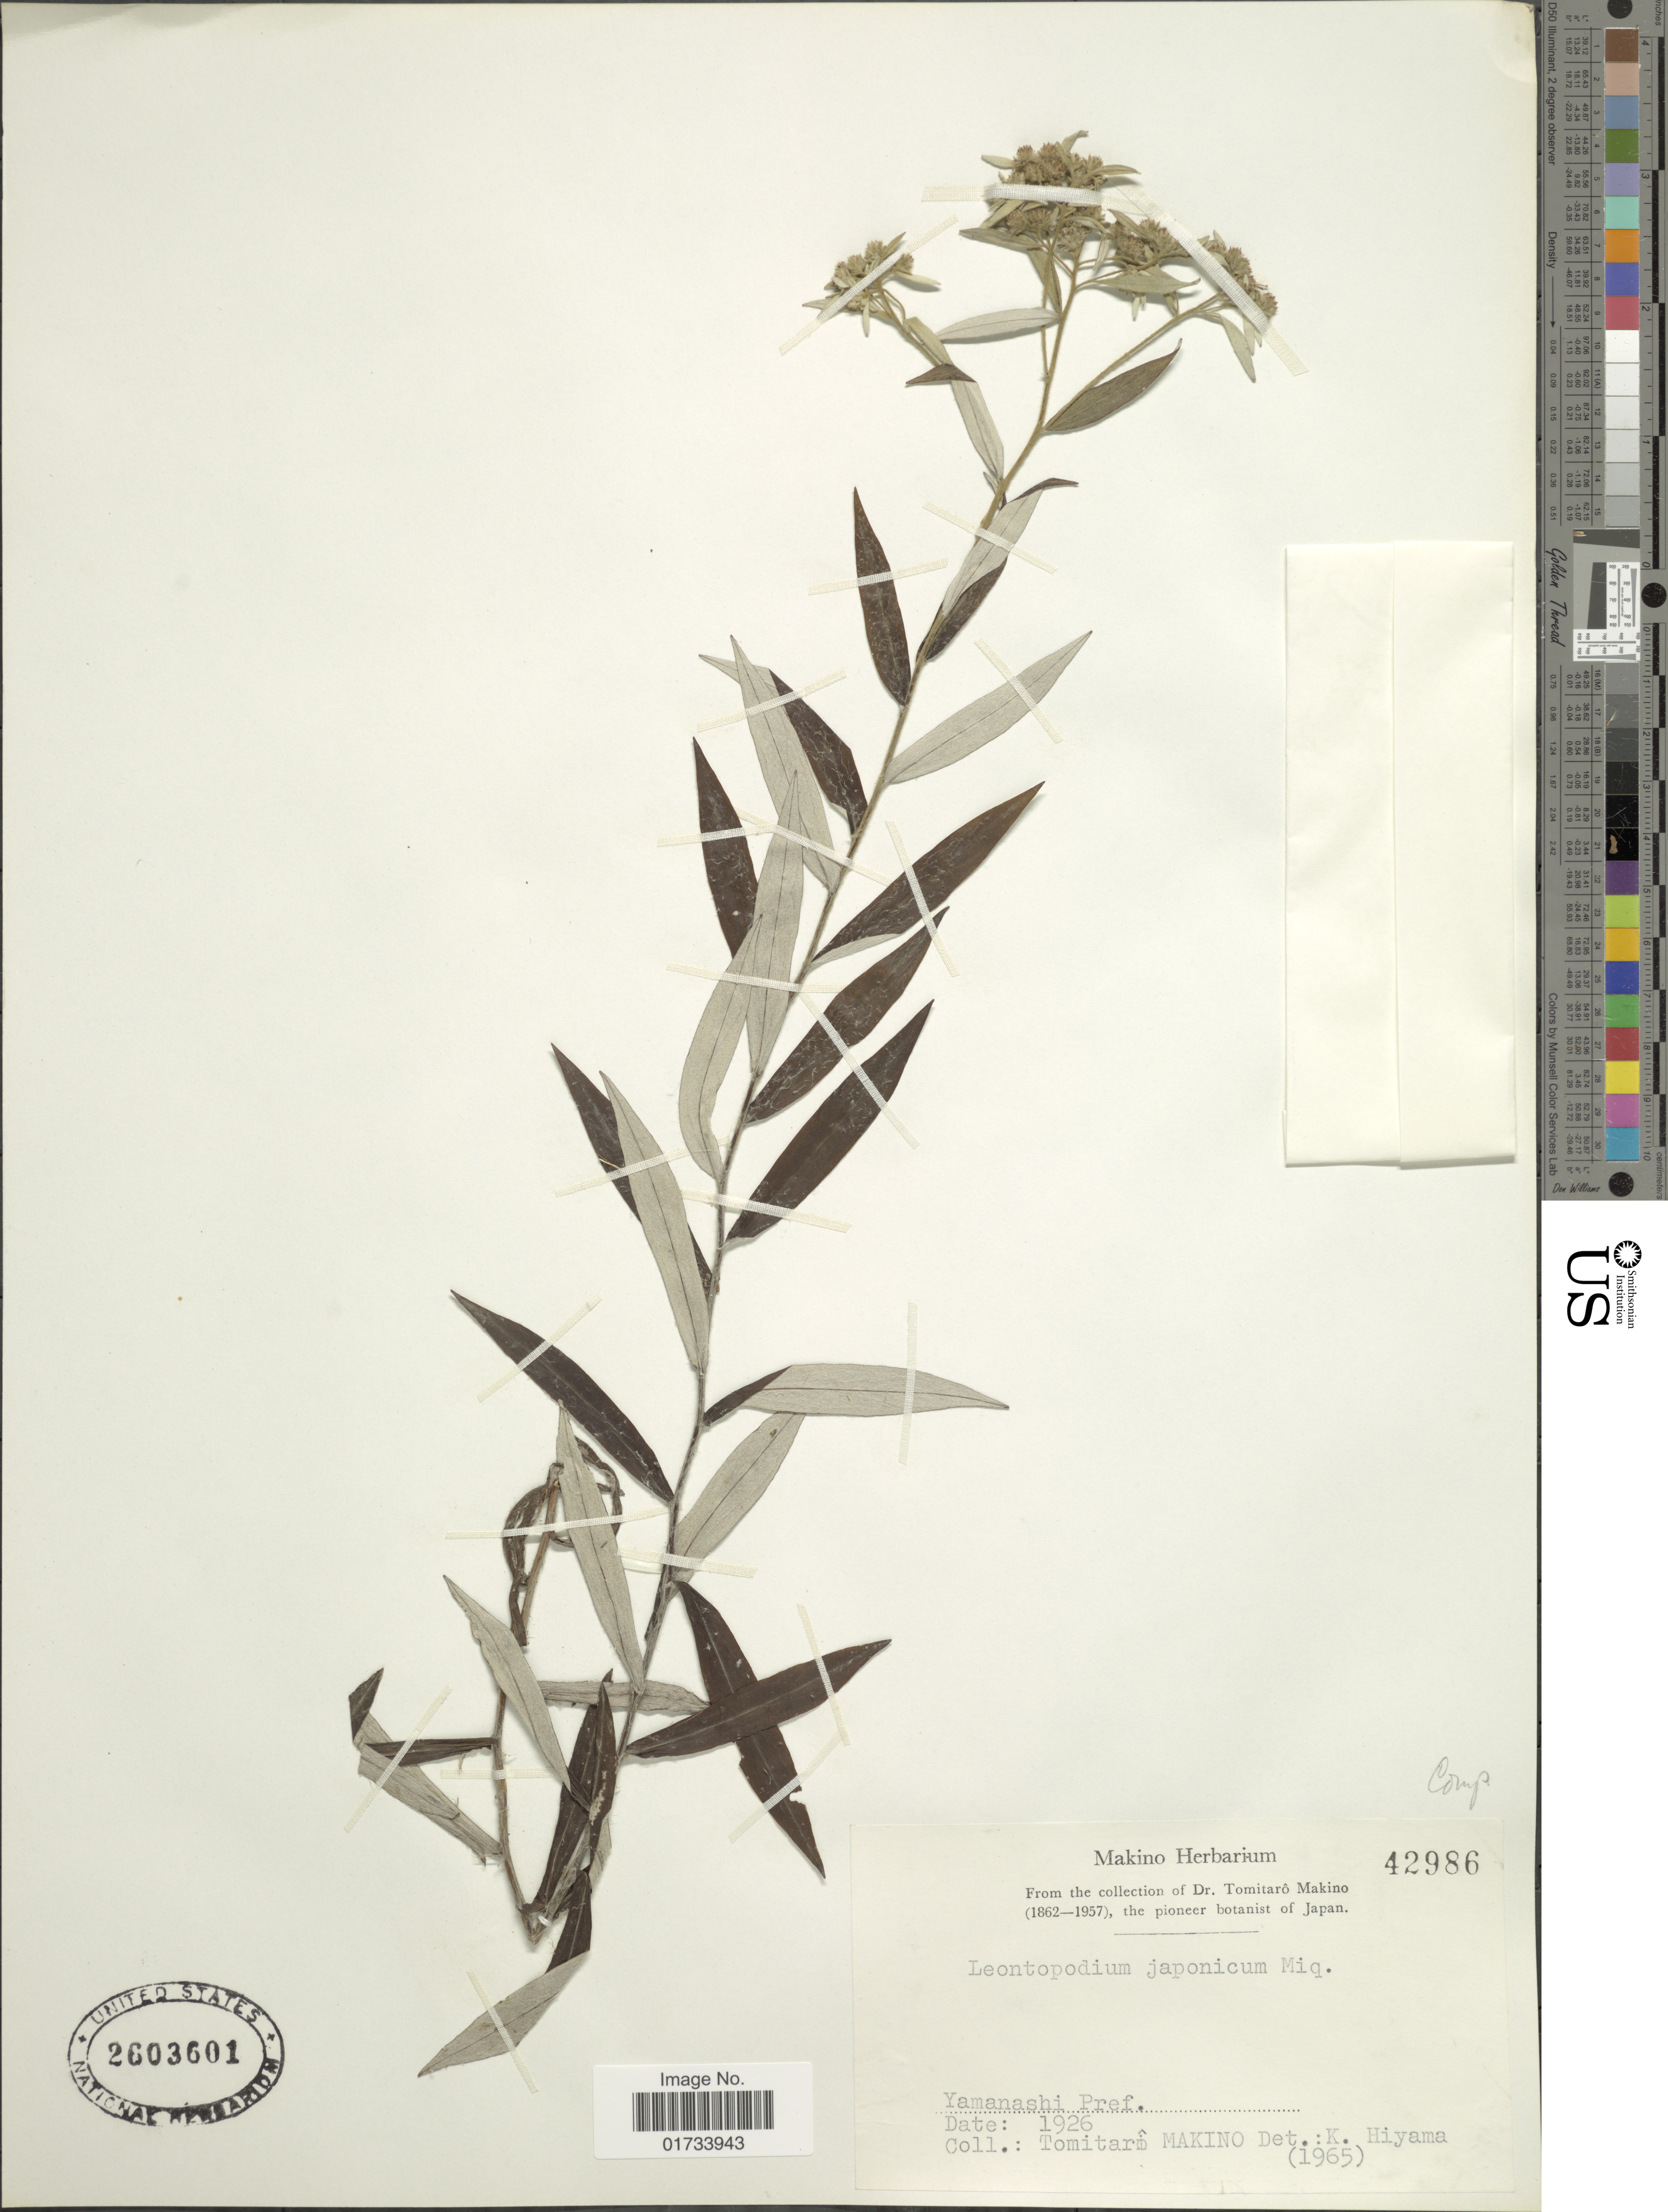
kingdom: Plantae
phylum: Tracheophyta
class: Magnoliopsida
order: Asterales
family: Asteraceae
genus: Leontopodium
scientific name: Leontopodium japonicum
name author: Miq.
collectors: T. Makino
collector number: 42986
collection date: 1926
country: Japan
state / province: Yamanasi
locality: Yamanashi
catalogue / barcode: US 2603601